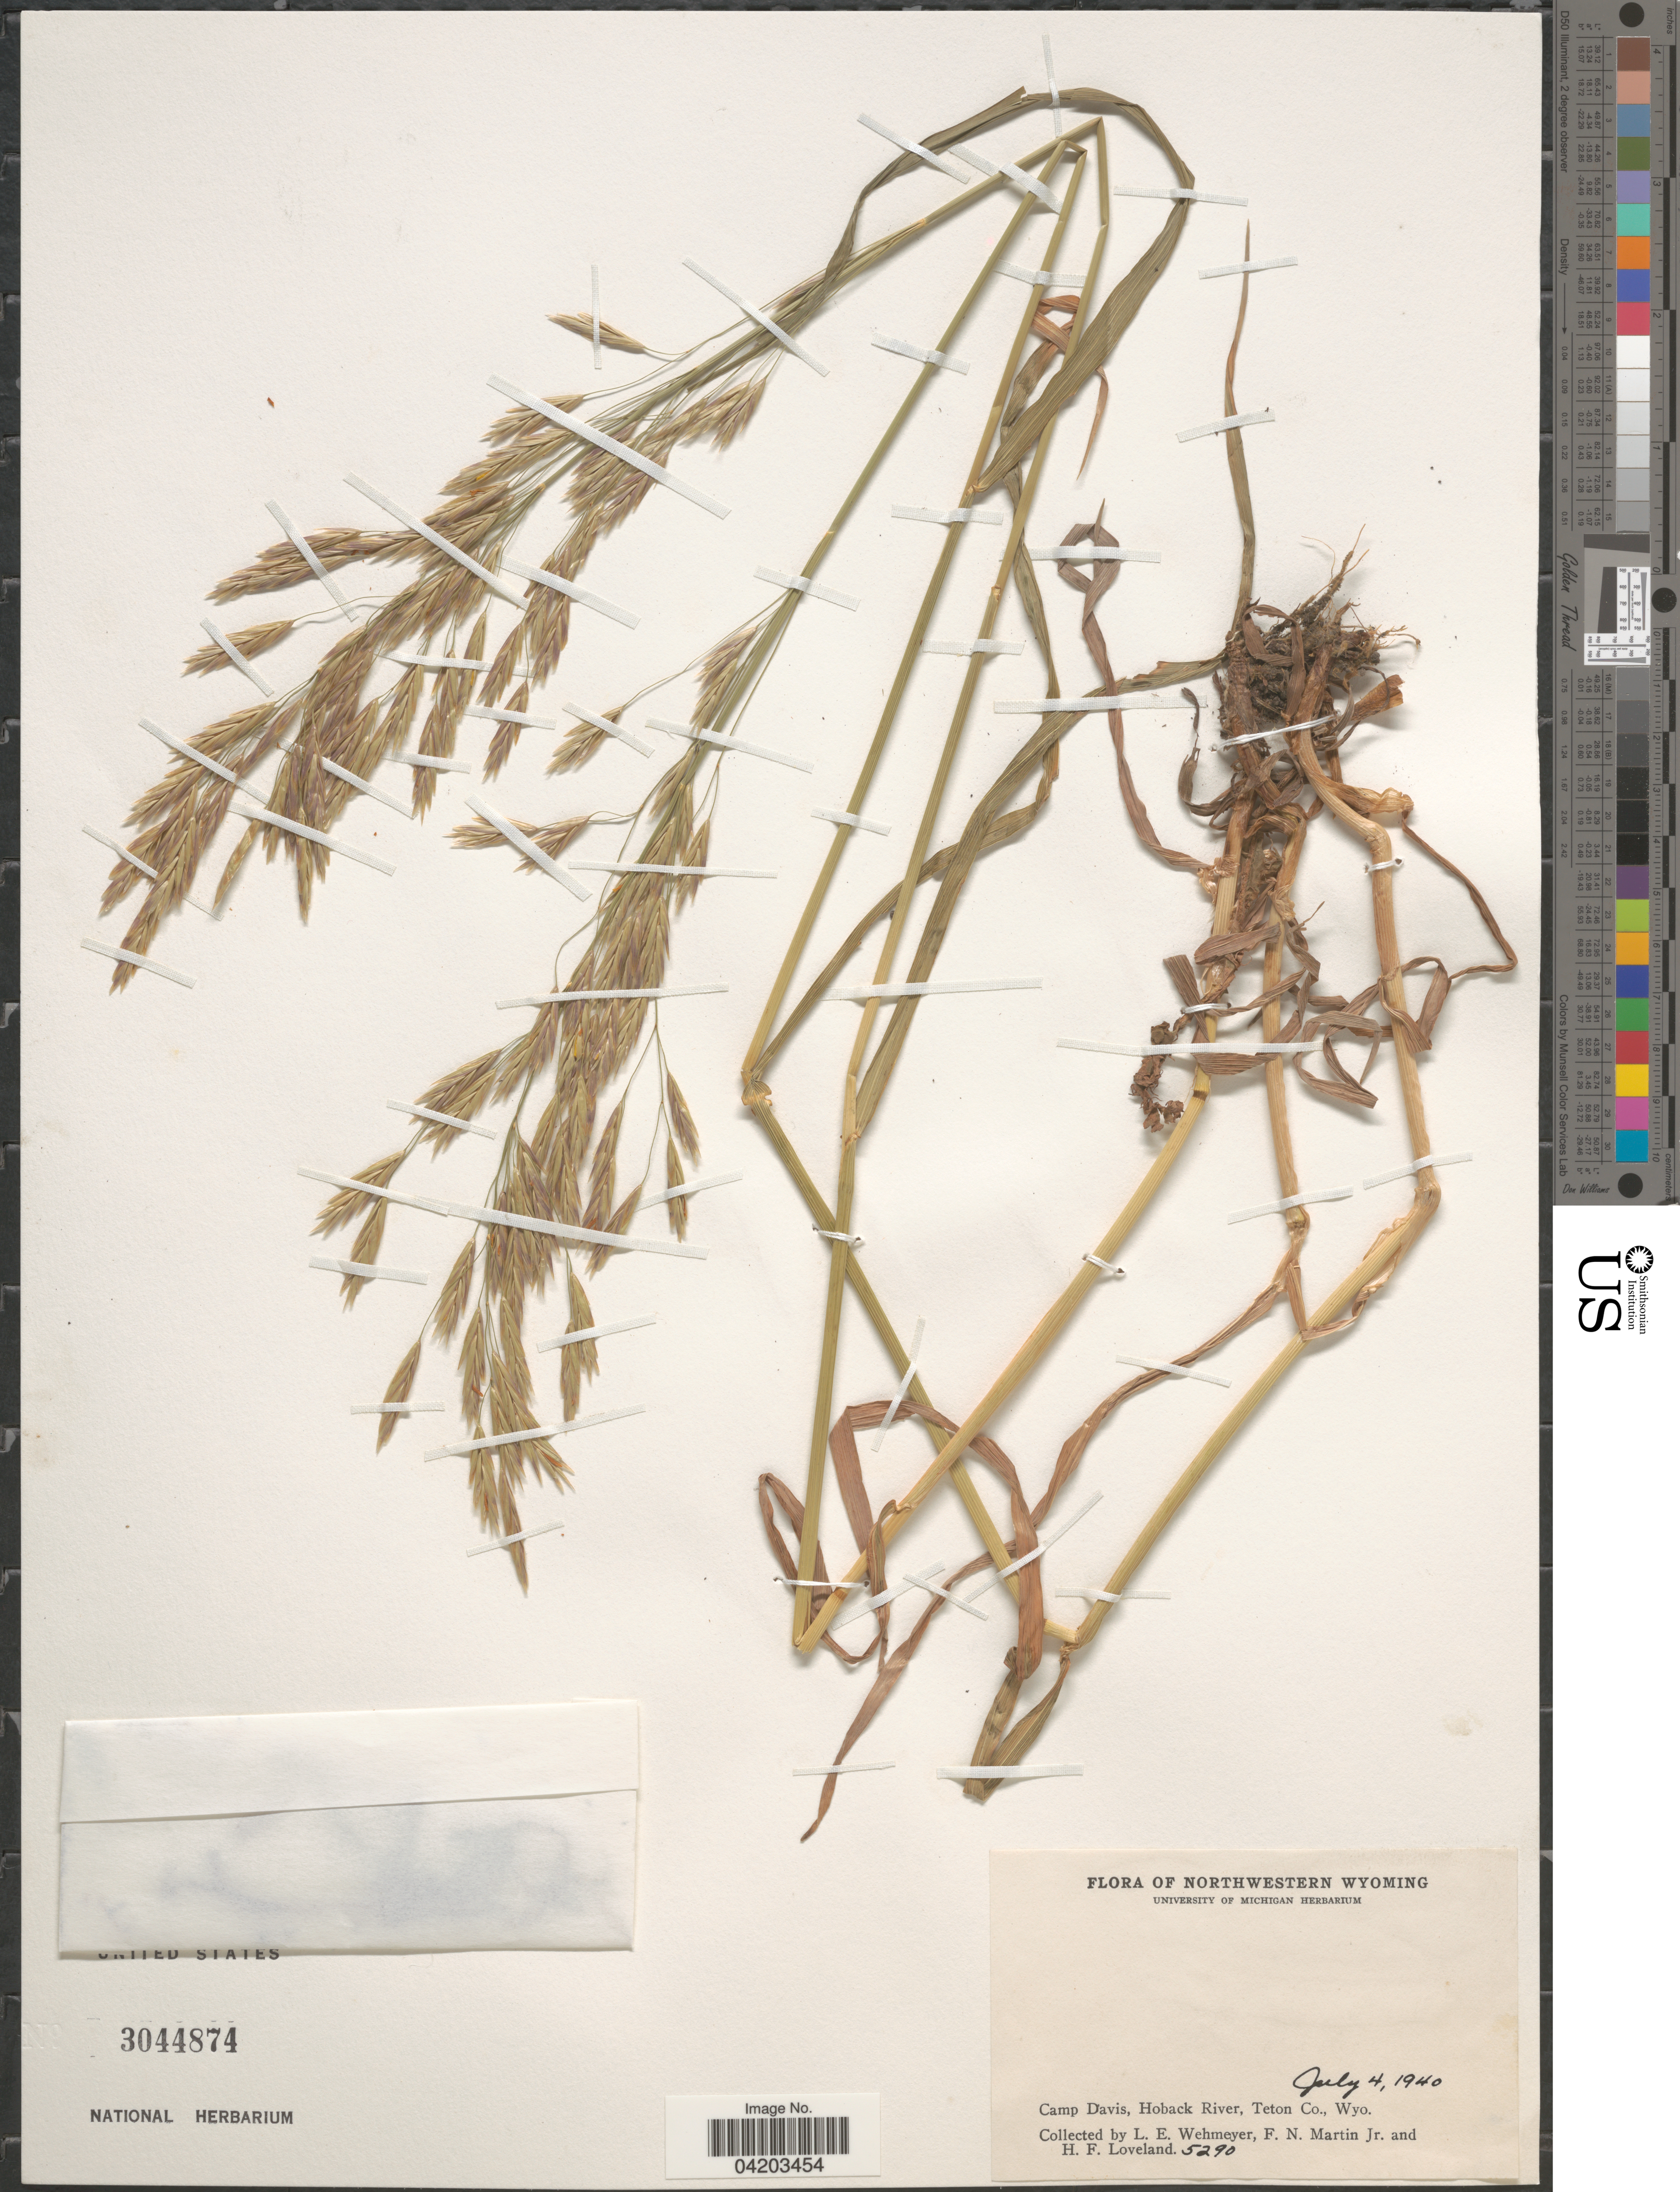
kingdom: Plantae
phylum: Tracheophyta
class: Liliopsida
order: Poales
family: Poaceae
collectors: L. Wehmeyer, F. Martin & H. Loveland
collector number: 5290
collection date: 1940-07-04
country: United States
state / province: Wyoming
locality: Northwestern Wyoming. Camp Davis, Hoback River, Teton Co.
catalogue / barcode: US 3044874